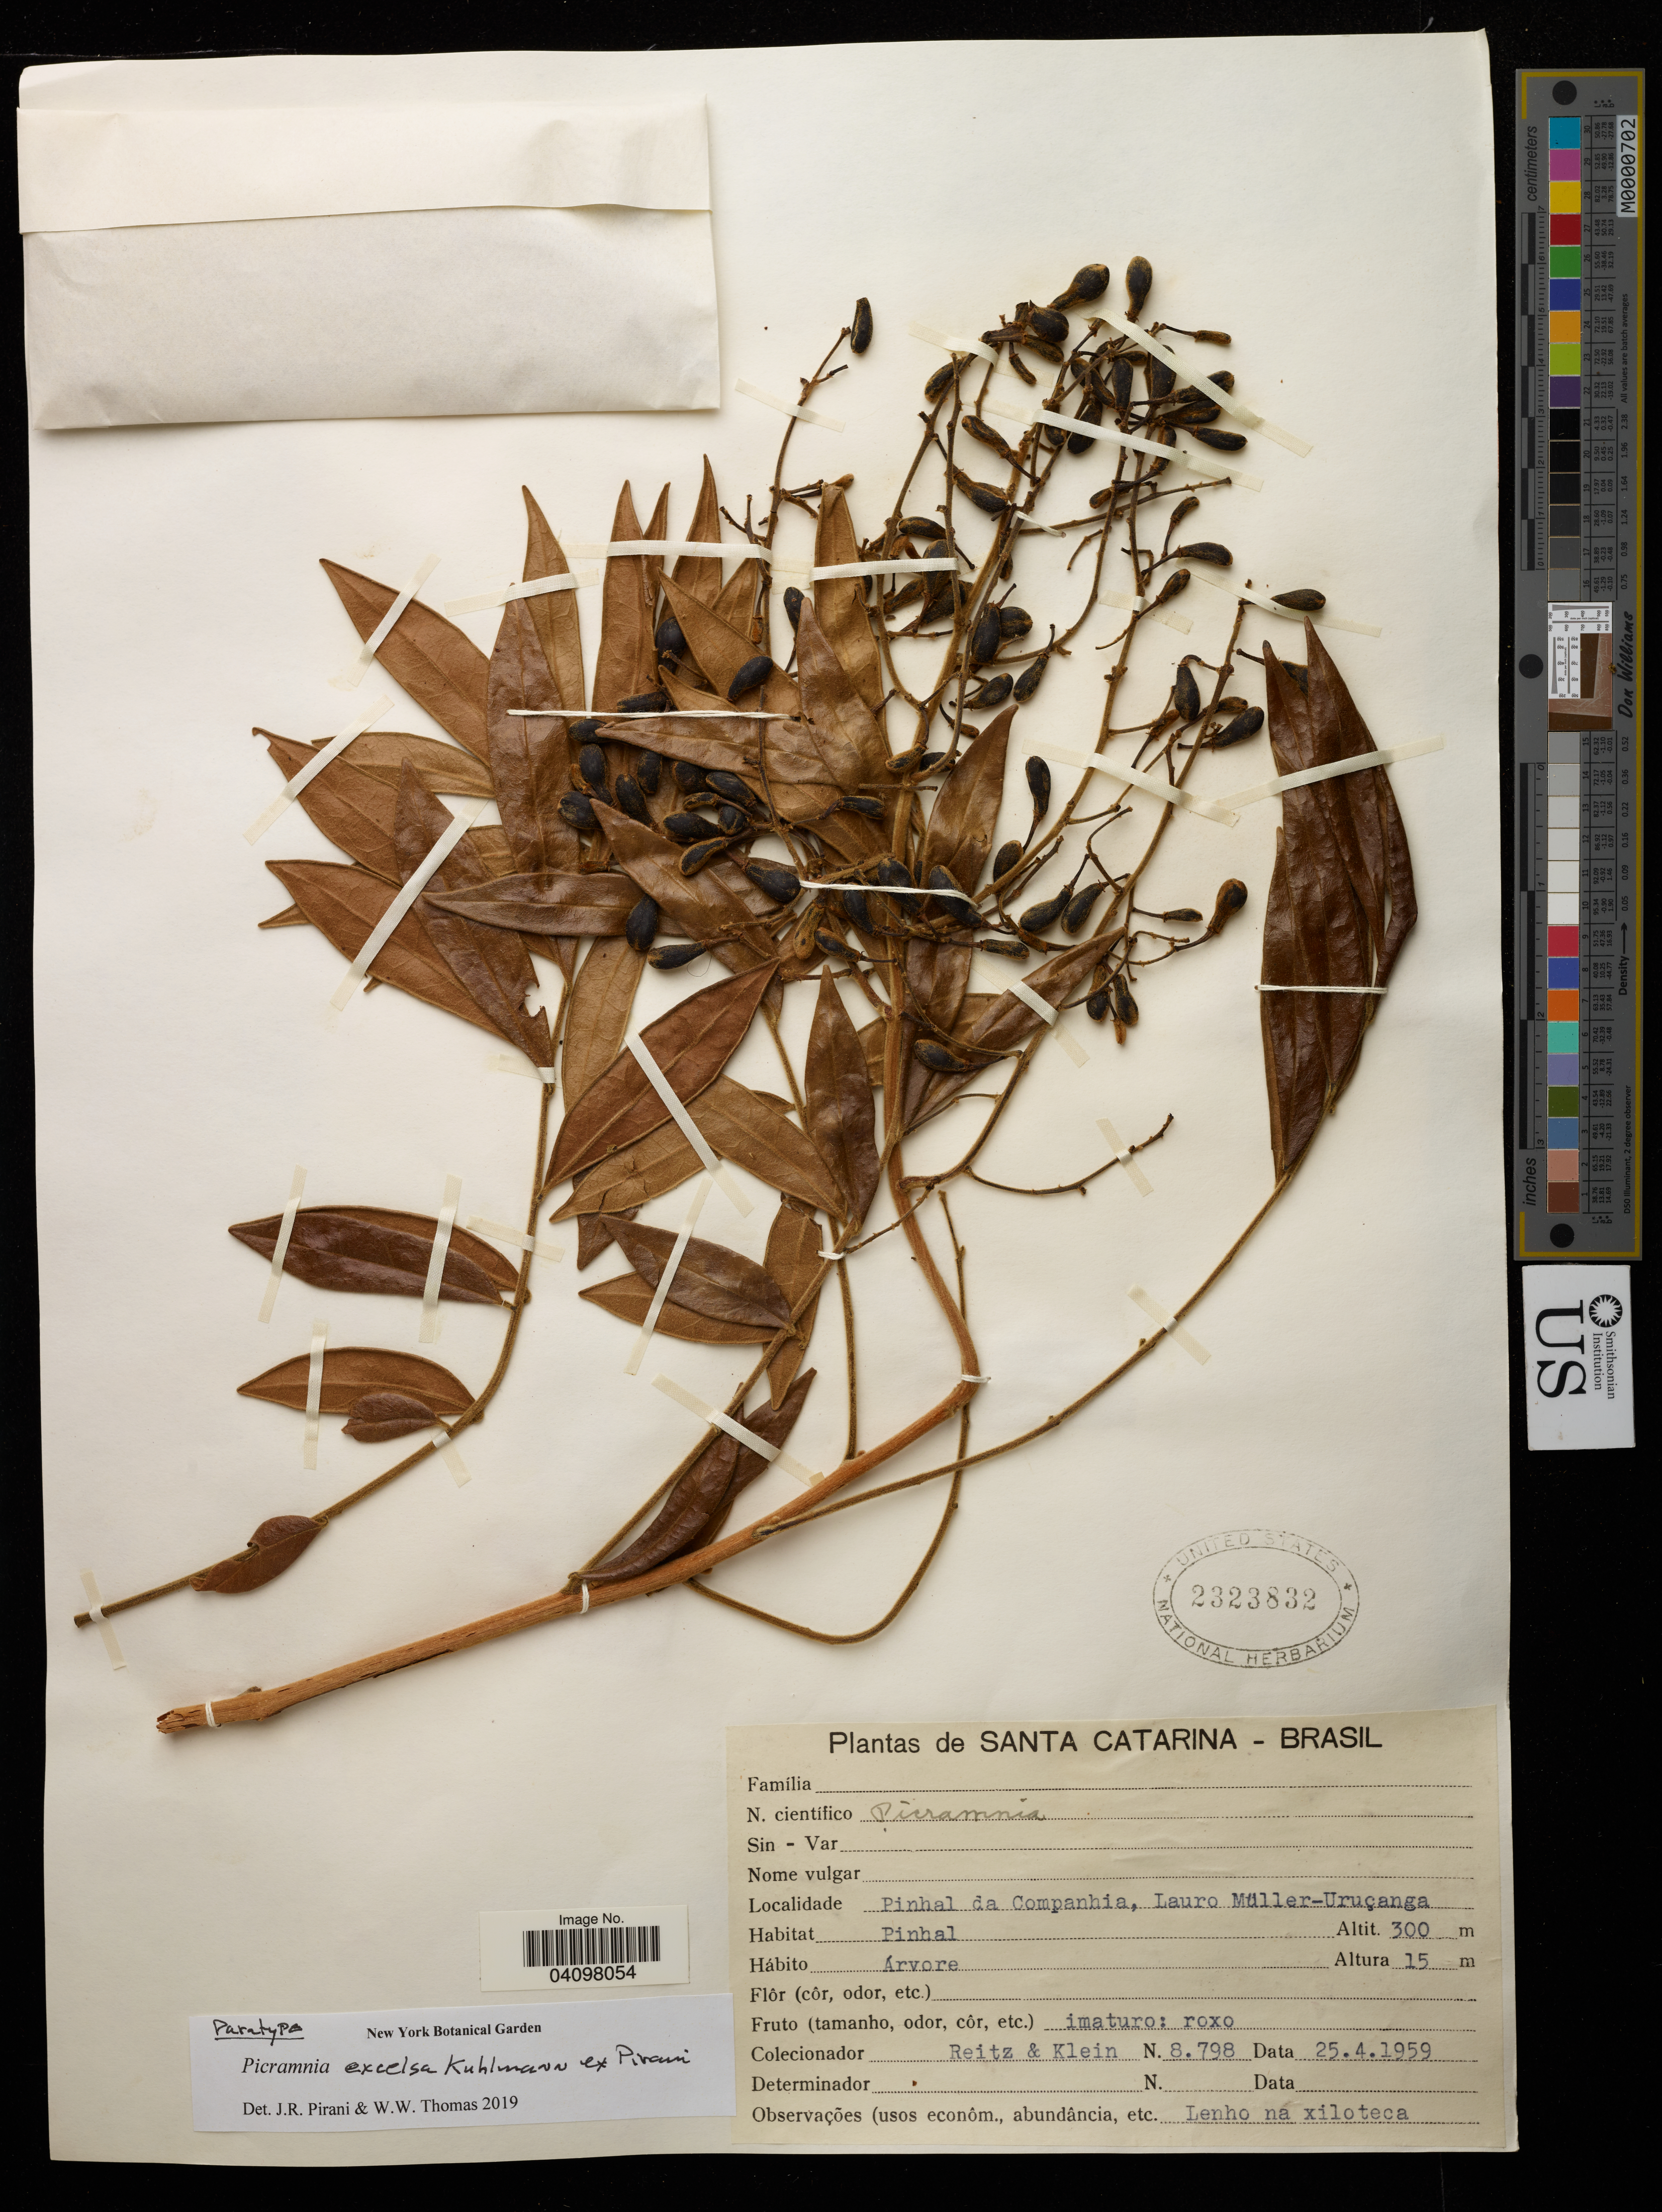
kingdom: Plantae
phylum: Tracheophyta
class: Magnoliopsida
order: Picramniales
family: Picramniaceae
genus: Picramnia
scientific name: Picramnia excelsa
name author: Kuhlm. ex Pirani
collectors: Reitz & Klein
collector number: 8.798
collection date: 1959-04-25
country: Brazil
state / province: Santa Catarina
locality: Santa Catarina - Brasil. Pinhal da Companhia, Lauro Muller-Urucanga.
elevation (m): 300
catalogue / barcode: US 2323832